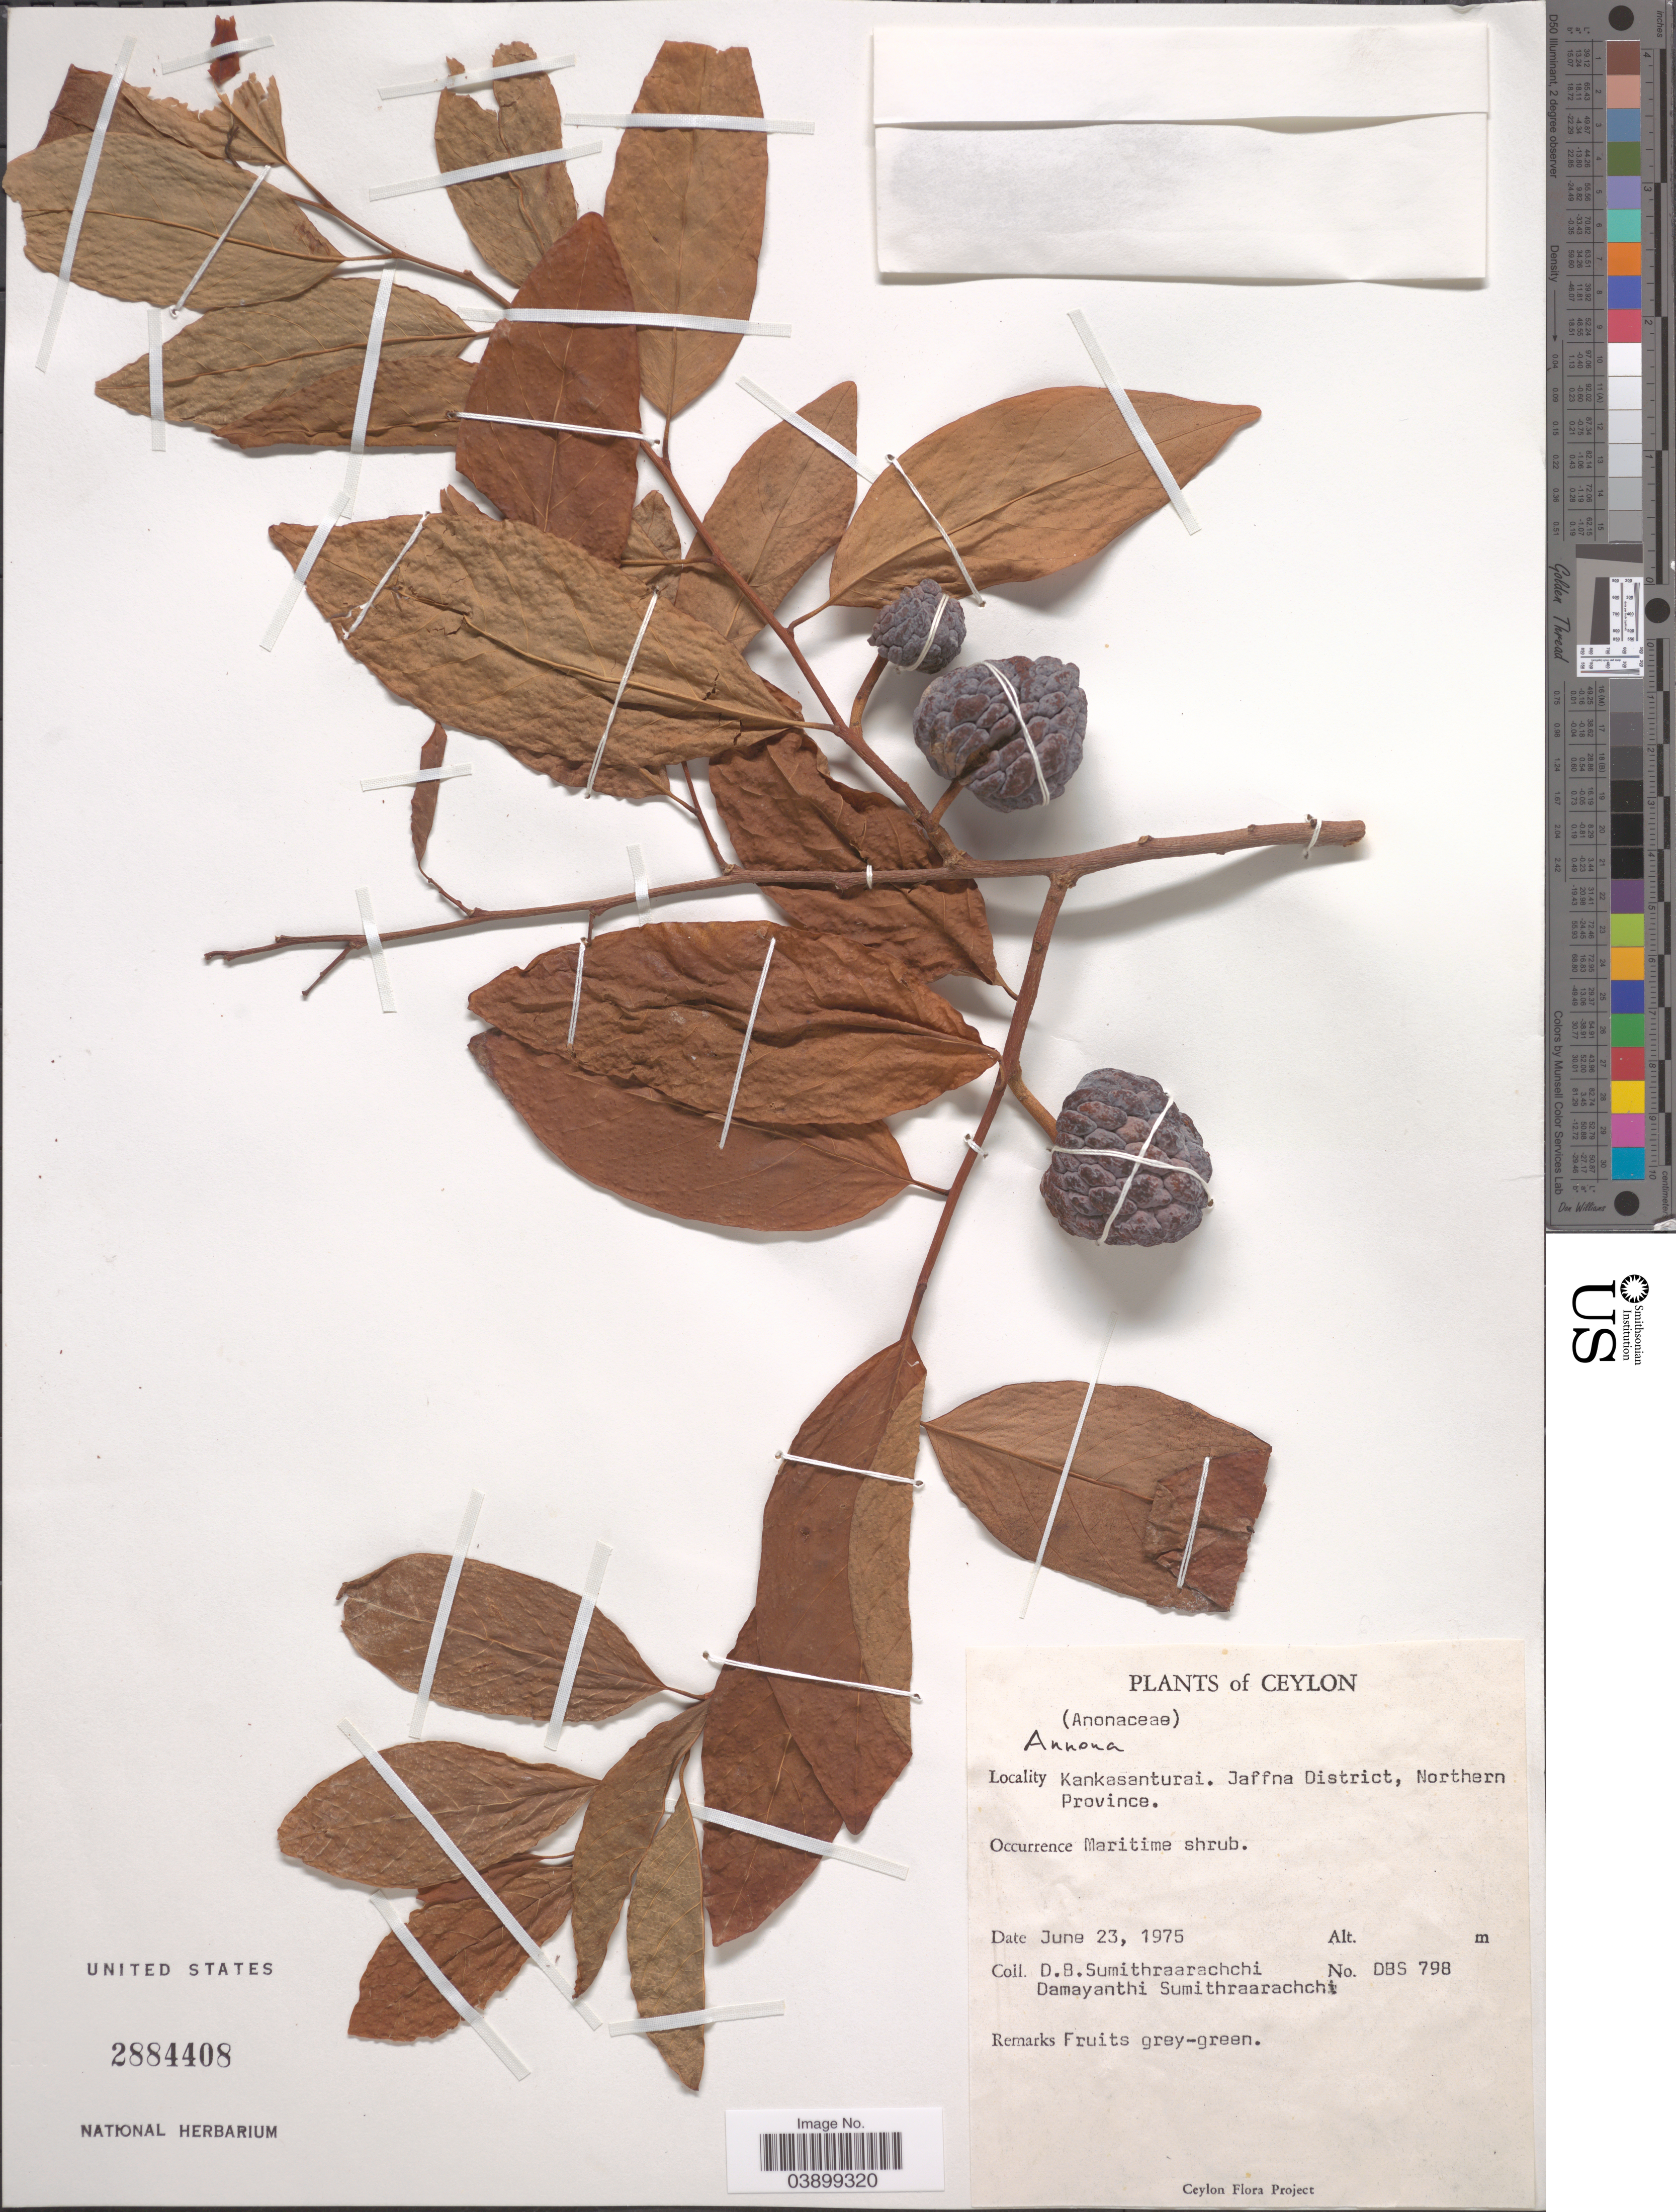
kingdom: Plantae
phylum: Tracheophyta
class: Magnoliopsida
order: Magnoliales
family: Annonaceae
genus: Annona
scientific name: Annona sp.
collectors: D. B. Sumithraarachchi & D. Sumithraarachchi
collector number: DBS 798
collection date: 1975-06-23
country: Sri Lanka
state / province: Northern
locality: Ceylon. Kankasanturai. Jaffna District.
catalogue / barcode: US 2884408